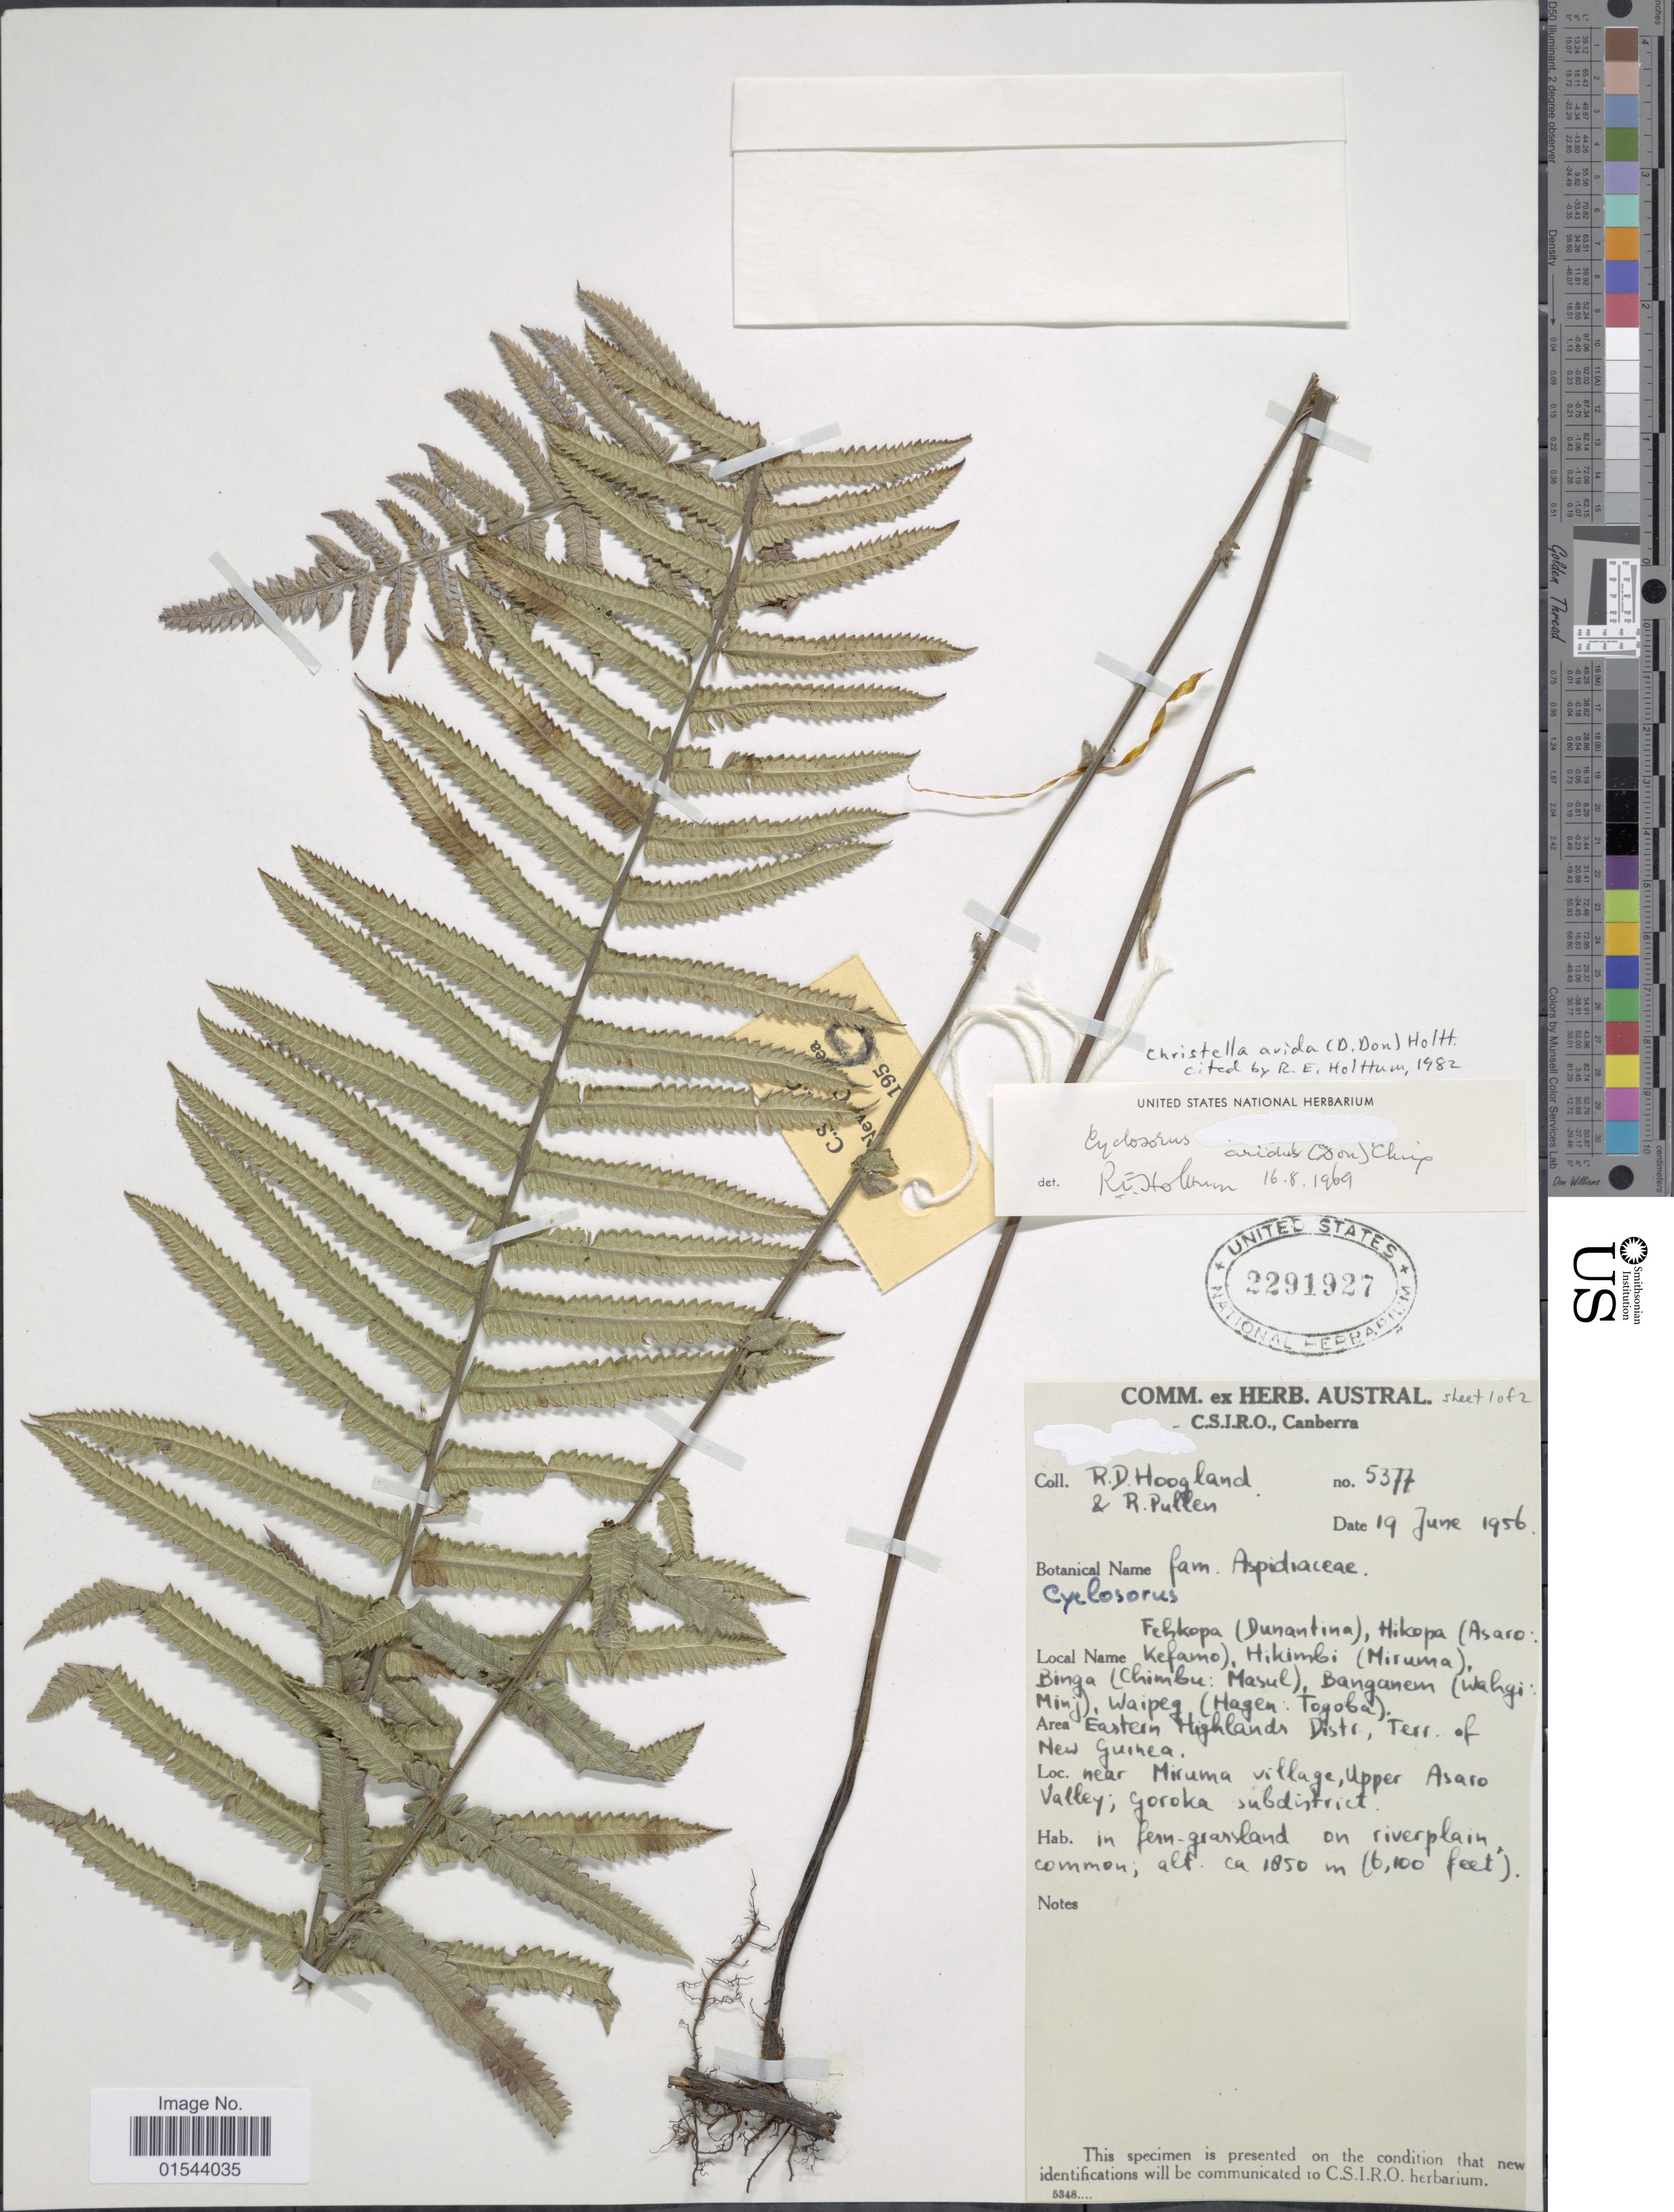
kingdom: Plantae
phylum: Tracheophyta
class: Polypodiopsida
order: Polypodiales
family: Thelypteridaceae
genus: Christella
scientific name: Christella arida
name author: (D. Don) Holttum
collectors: R. D. Hoogland & R. Pullen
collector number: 5377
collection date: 1956-06-19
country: Papua New Guinea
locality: Area Eastern Highlands Distr, Terr of New guinea, near Miruma village, upper Asaro Valley; Gorka subdistrict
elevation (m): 1850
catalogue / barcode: US 2291927